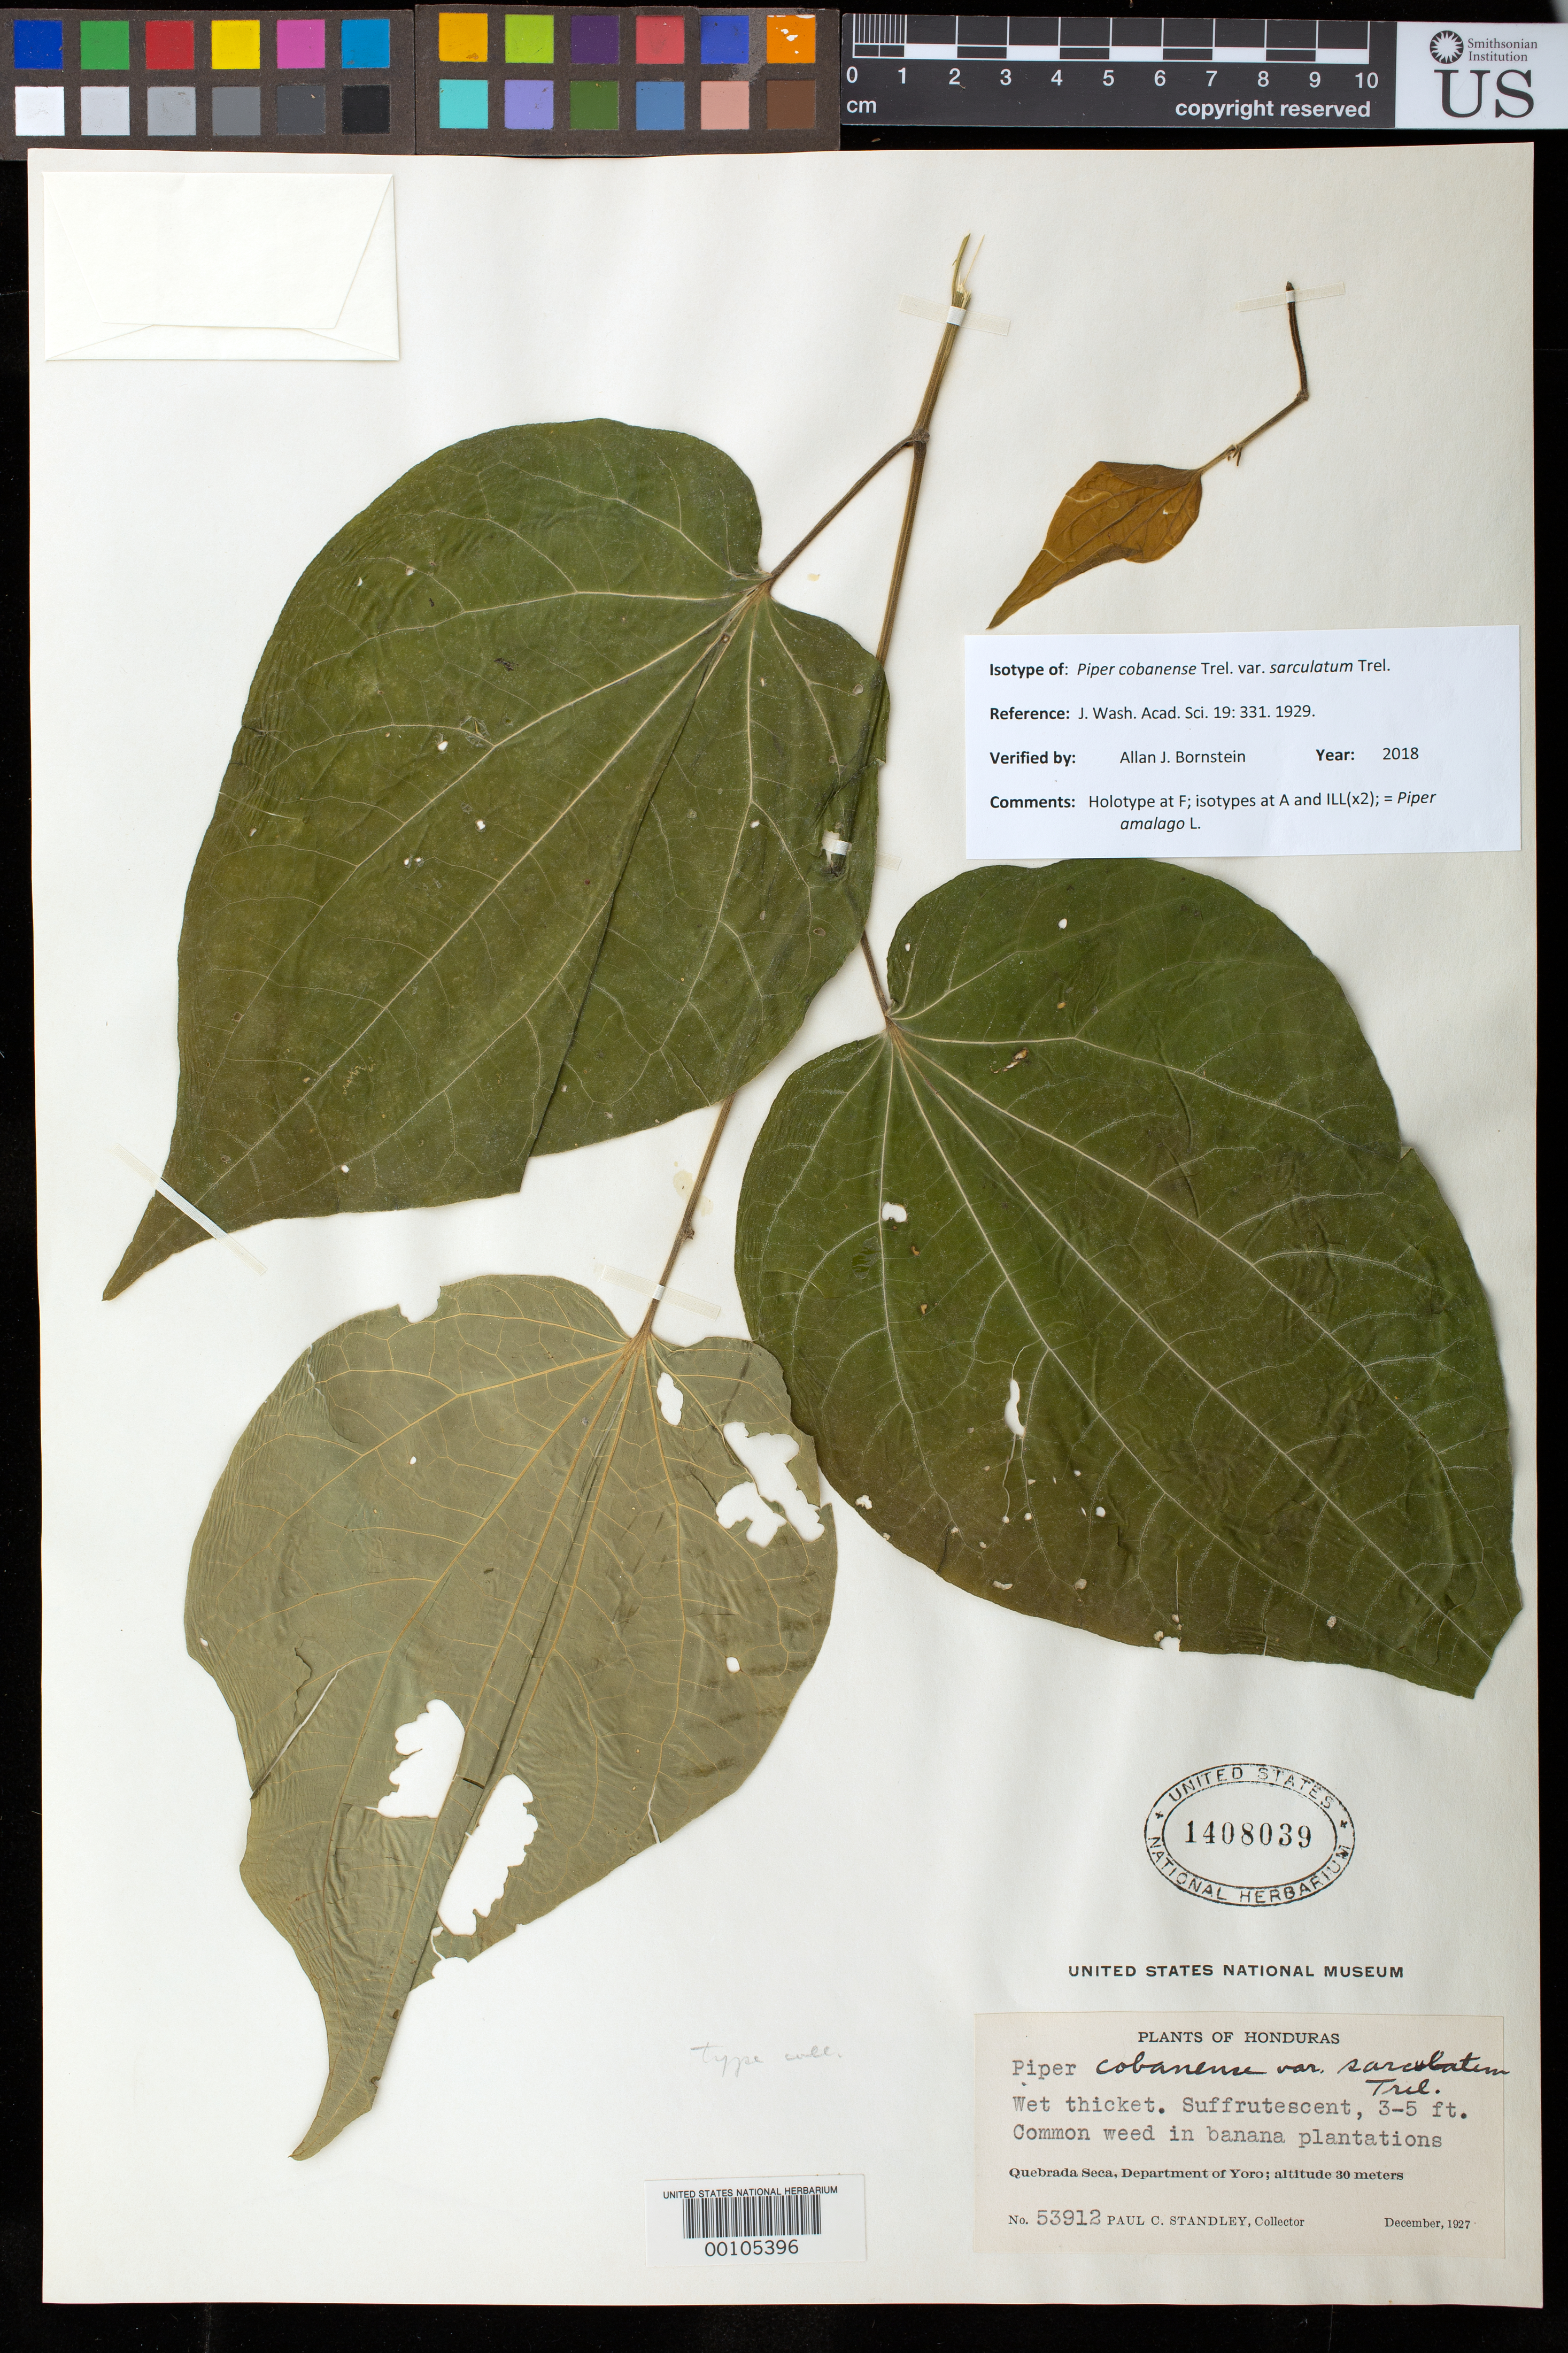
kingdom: Plantae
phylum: Tracheophyta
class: Magnoliopsida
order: Piperales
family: Piperaceae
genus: Piper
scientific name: Piper cobanense var. sarculatum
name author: Trel.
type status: Isotype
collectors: P. C. Standley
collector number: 53912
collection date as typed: Dec 1927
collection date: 1927-12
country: Honduras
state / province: Yoro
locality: Quebrada Seca.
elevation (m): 30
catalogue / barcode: US 1408039